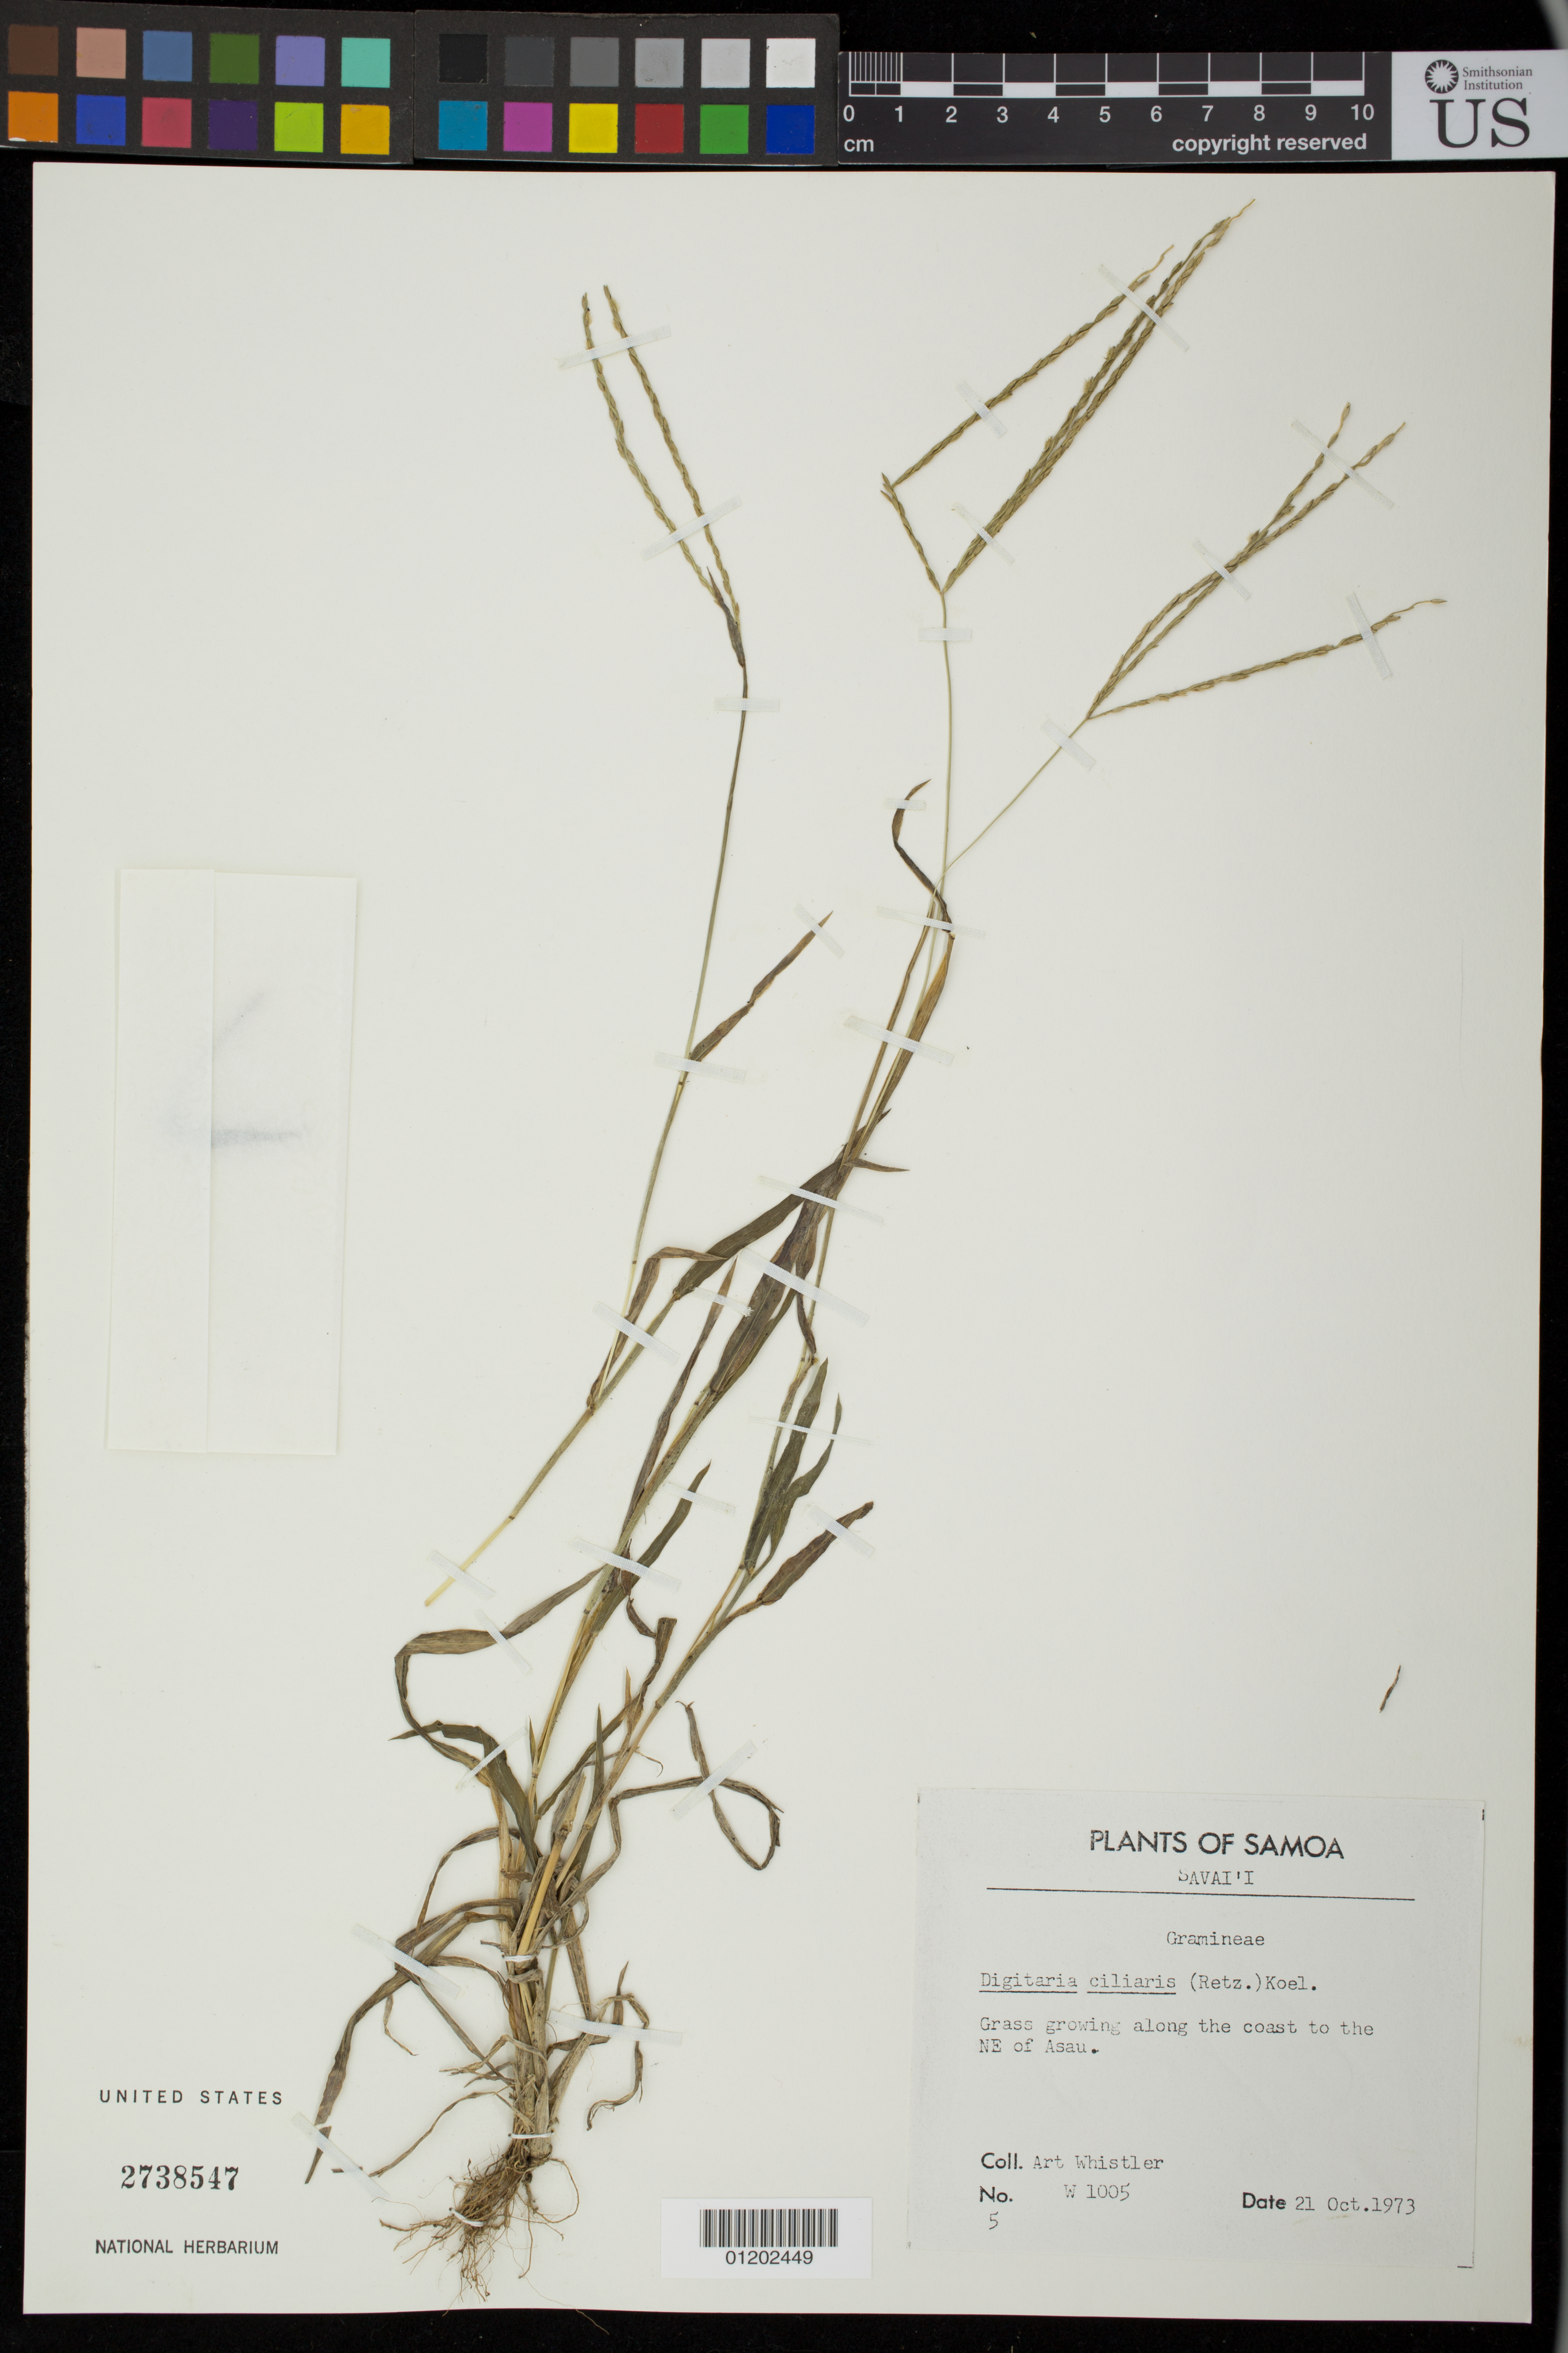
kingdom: Plantae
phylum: Tracheophyta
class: Liliopsida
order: Poales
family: Poaceae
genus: Digitaria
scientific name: Digitaria ciliaris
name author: (Retz.) Koeler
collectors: A. Whistler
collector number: W1005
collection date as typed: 21 Oct 1973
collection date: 1973-10-21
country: Samoa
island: Savai'i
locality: The coast to the NE of Asau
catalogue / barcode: US 2738547